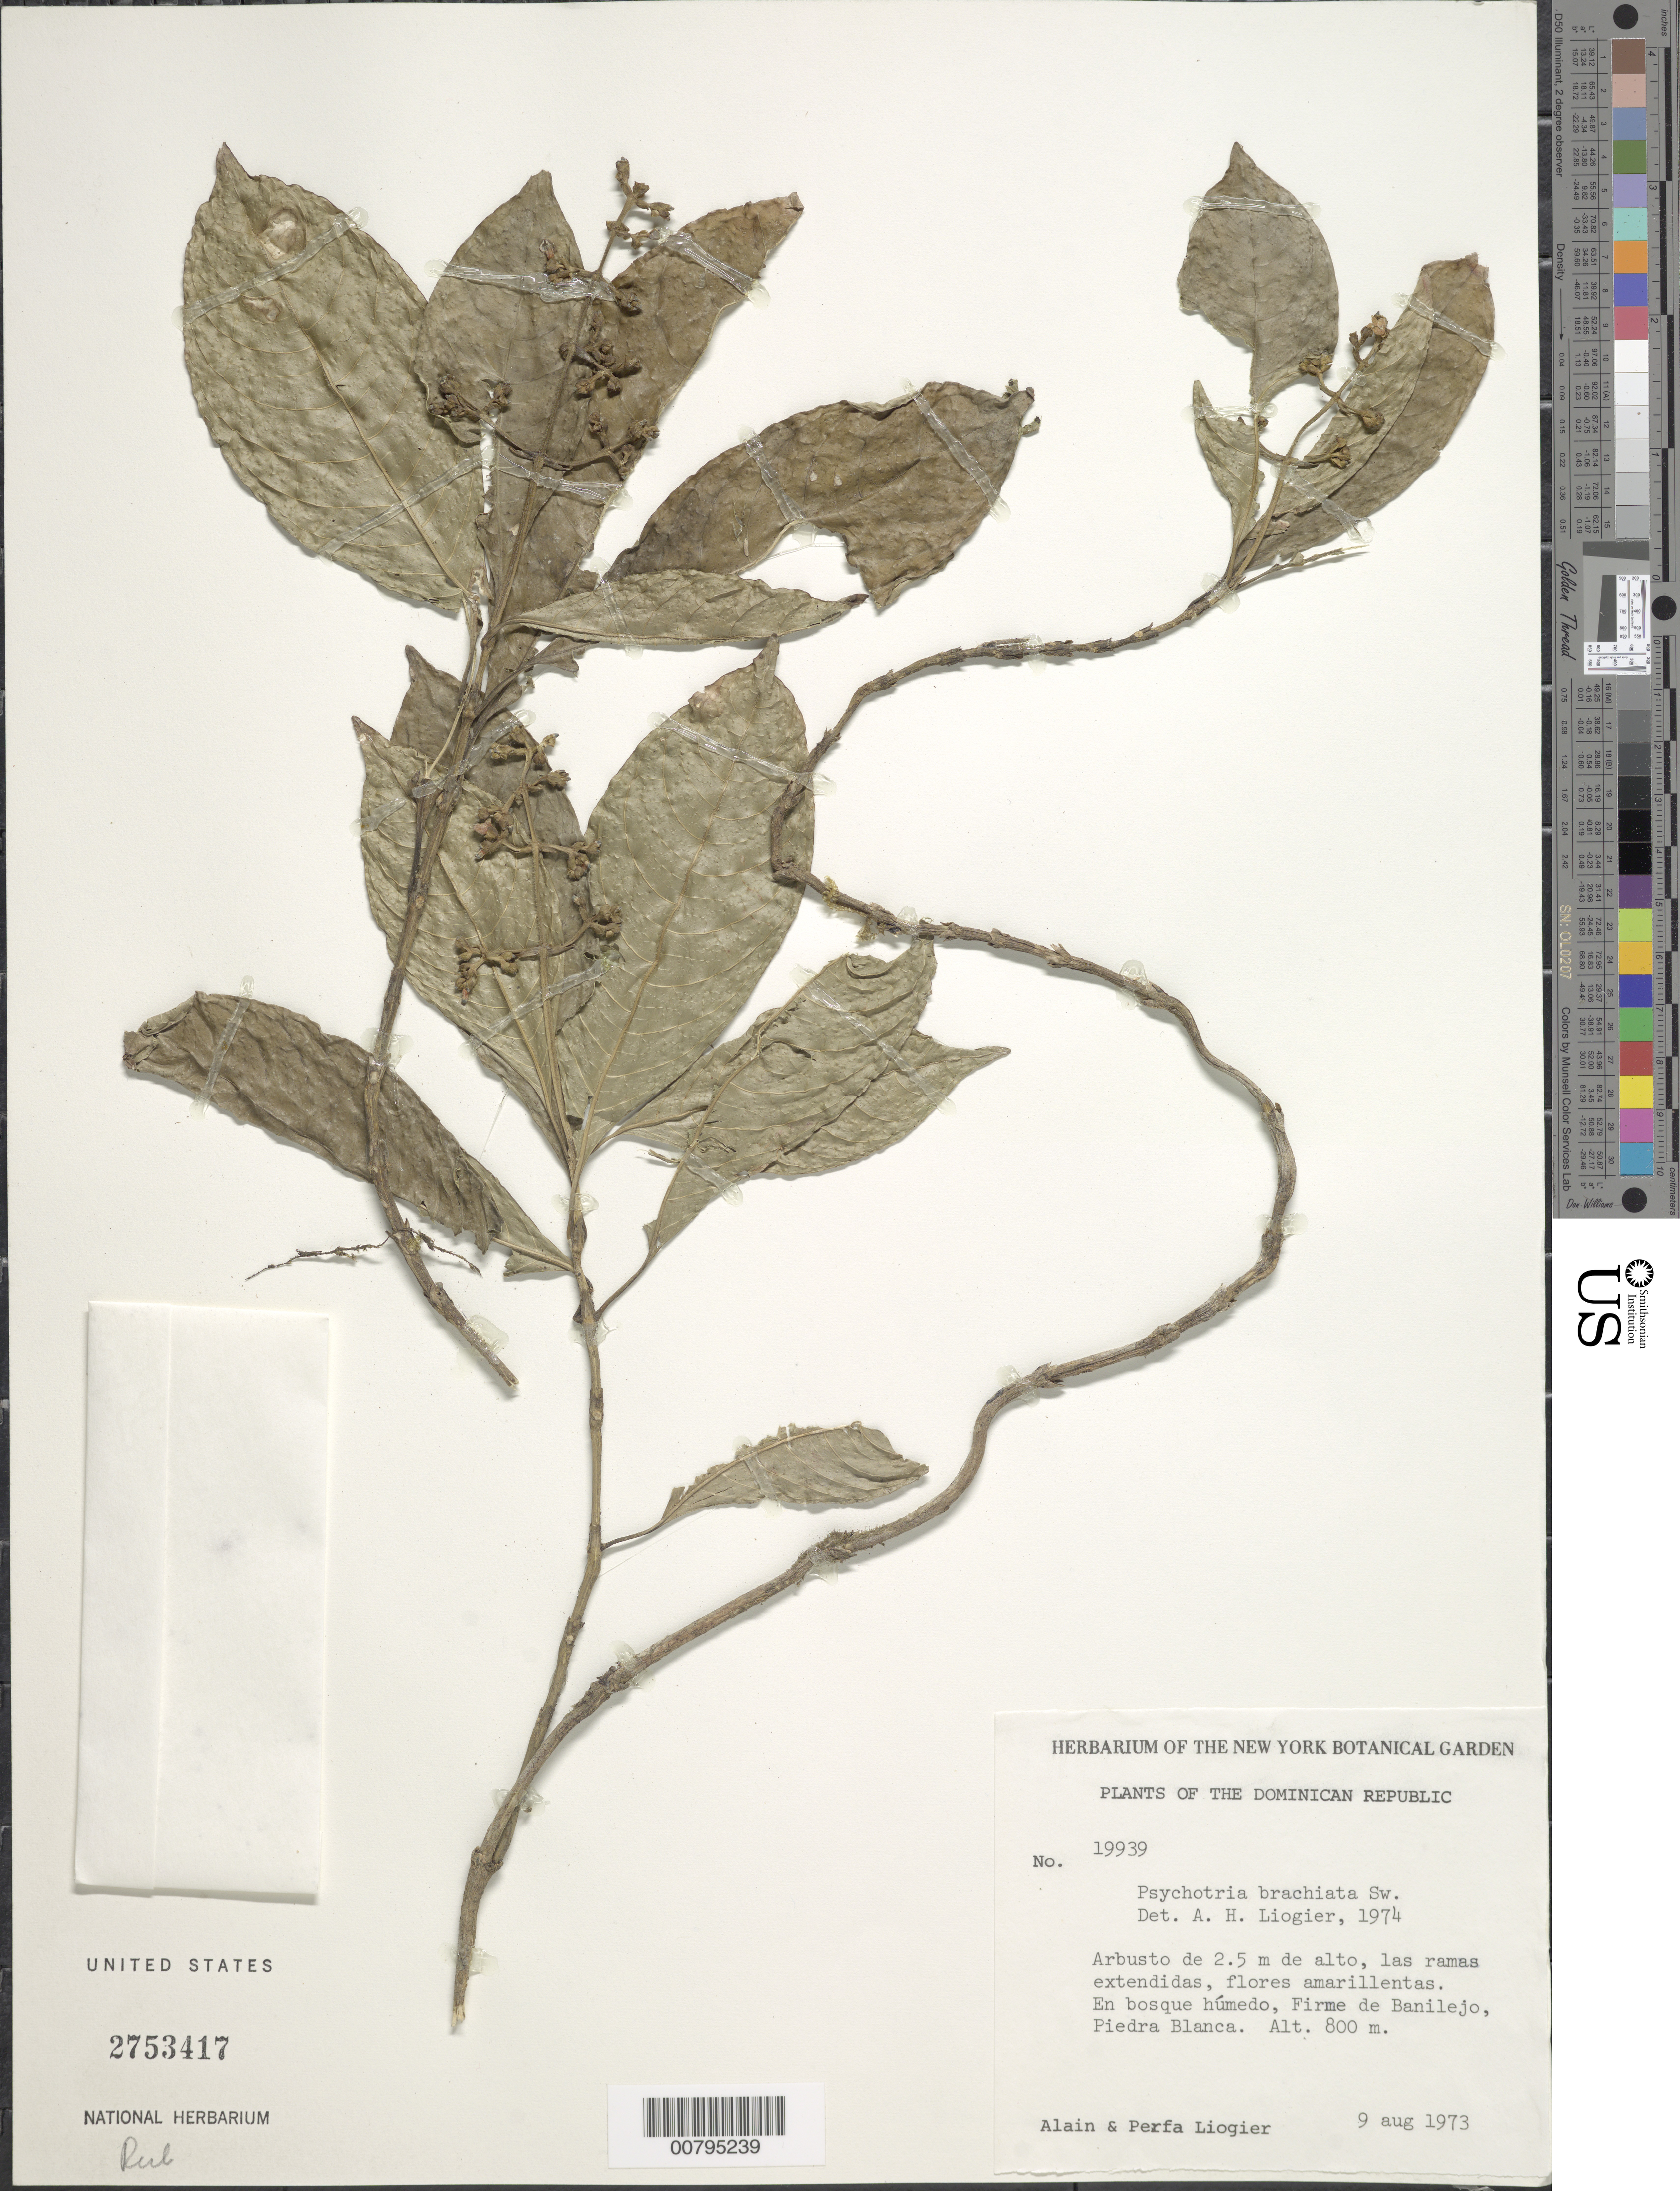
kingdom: Plantae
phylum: Tracheophyta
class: Magnoliopsida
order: Gentianales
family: Rubiaceae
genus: Psychotria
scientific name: Psychotria brachiata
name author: Sw.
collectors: A. H. Liogier & M. P. Liogier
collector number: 19939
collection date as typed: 09 Aug 1973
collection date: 1973-08-09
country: Dominican Republic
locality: Firme de Banilejo, Piedra Blanca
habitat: En bosque humedo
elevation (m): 800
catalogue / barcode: US 2753417